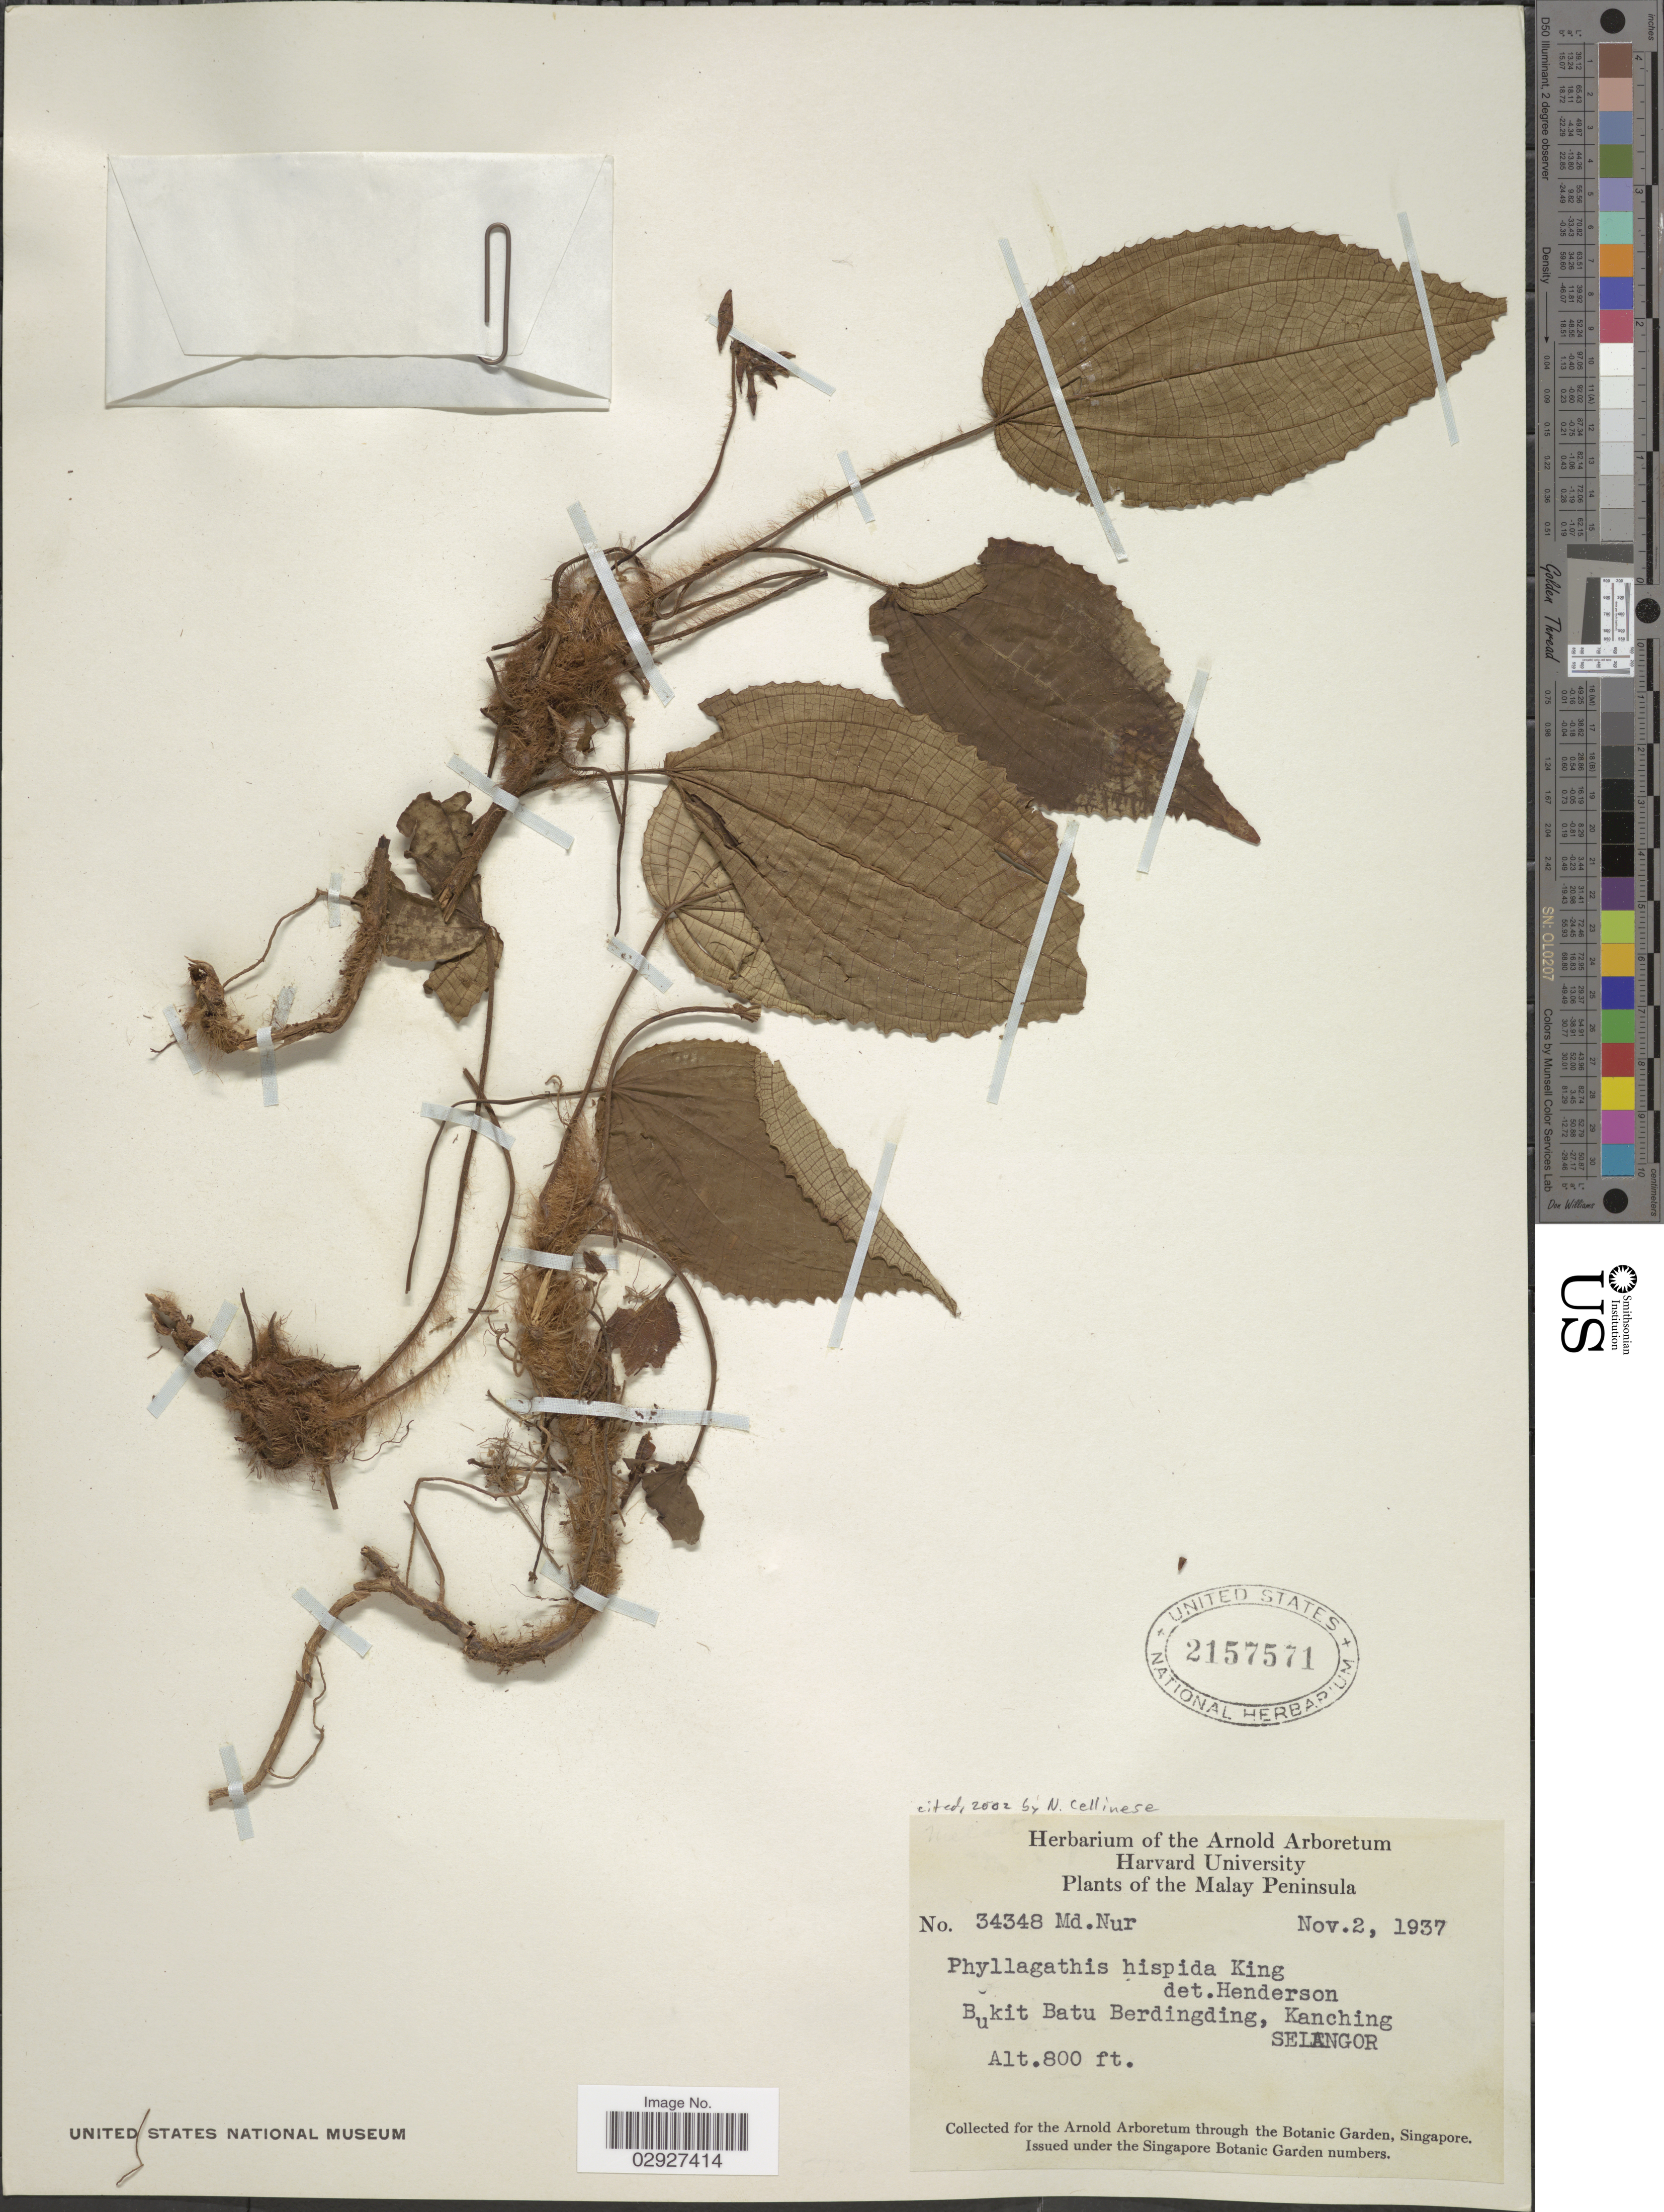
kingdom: Plantae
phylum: Tracheophyta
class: Magnoliopsida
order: Myrtales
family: Melastomataceae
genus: Phyllagathis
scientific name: Phyllagathis hispida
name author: (S.Y. Hu) C.Y. Wu ex C. Chen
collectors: M. Nur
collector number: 34348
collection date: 1937-11-02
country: Malaysia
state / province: Selangor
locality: Bukit Batu Berdingding, Kanching Selangor.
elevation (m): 244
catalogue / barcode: US 2157571